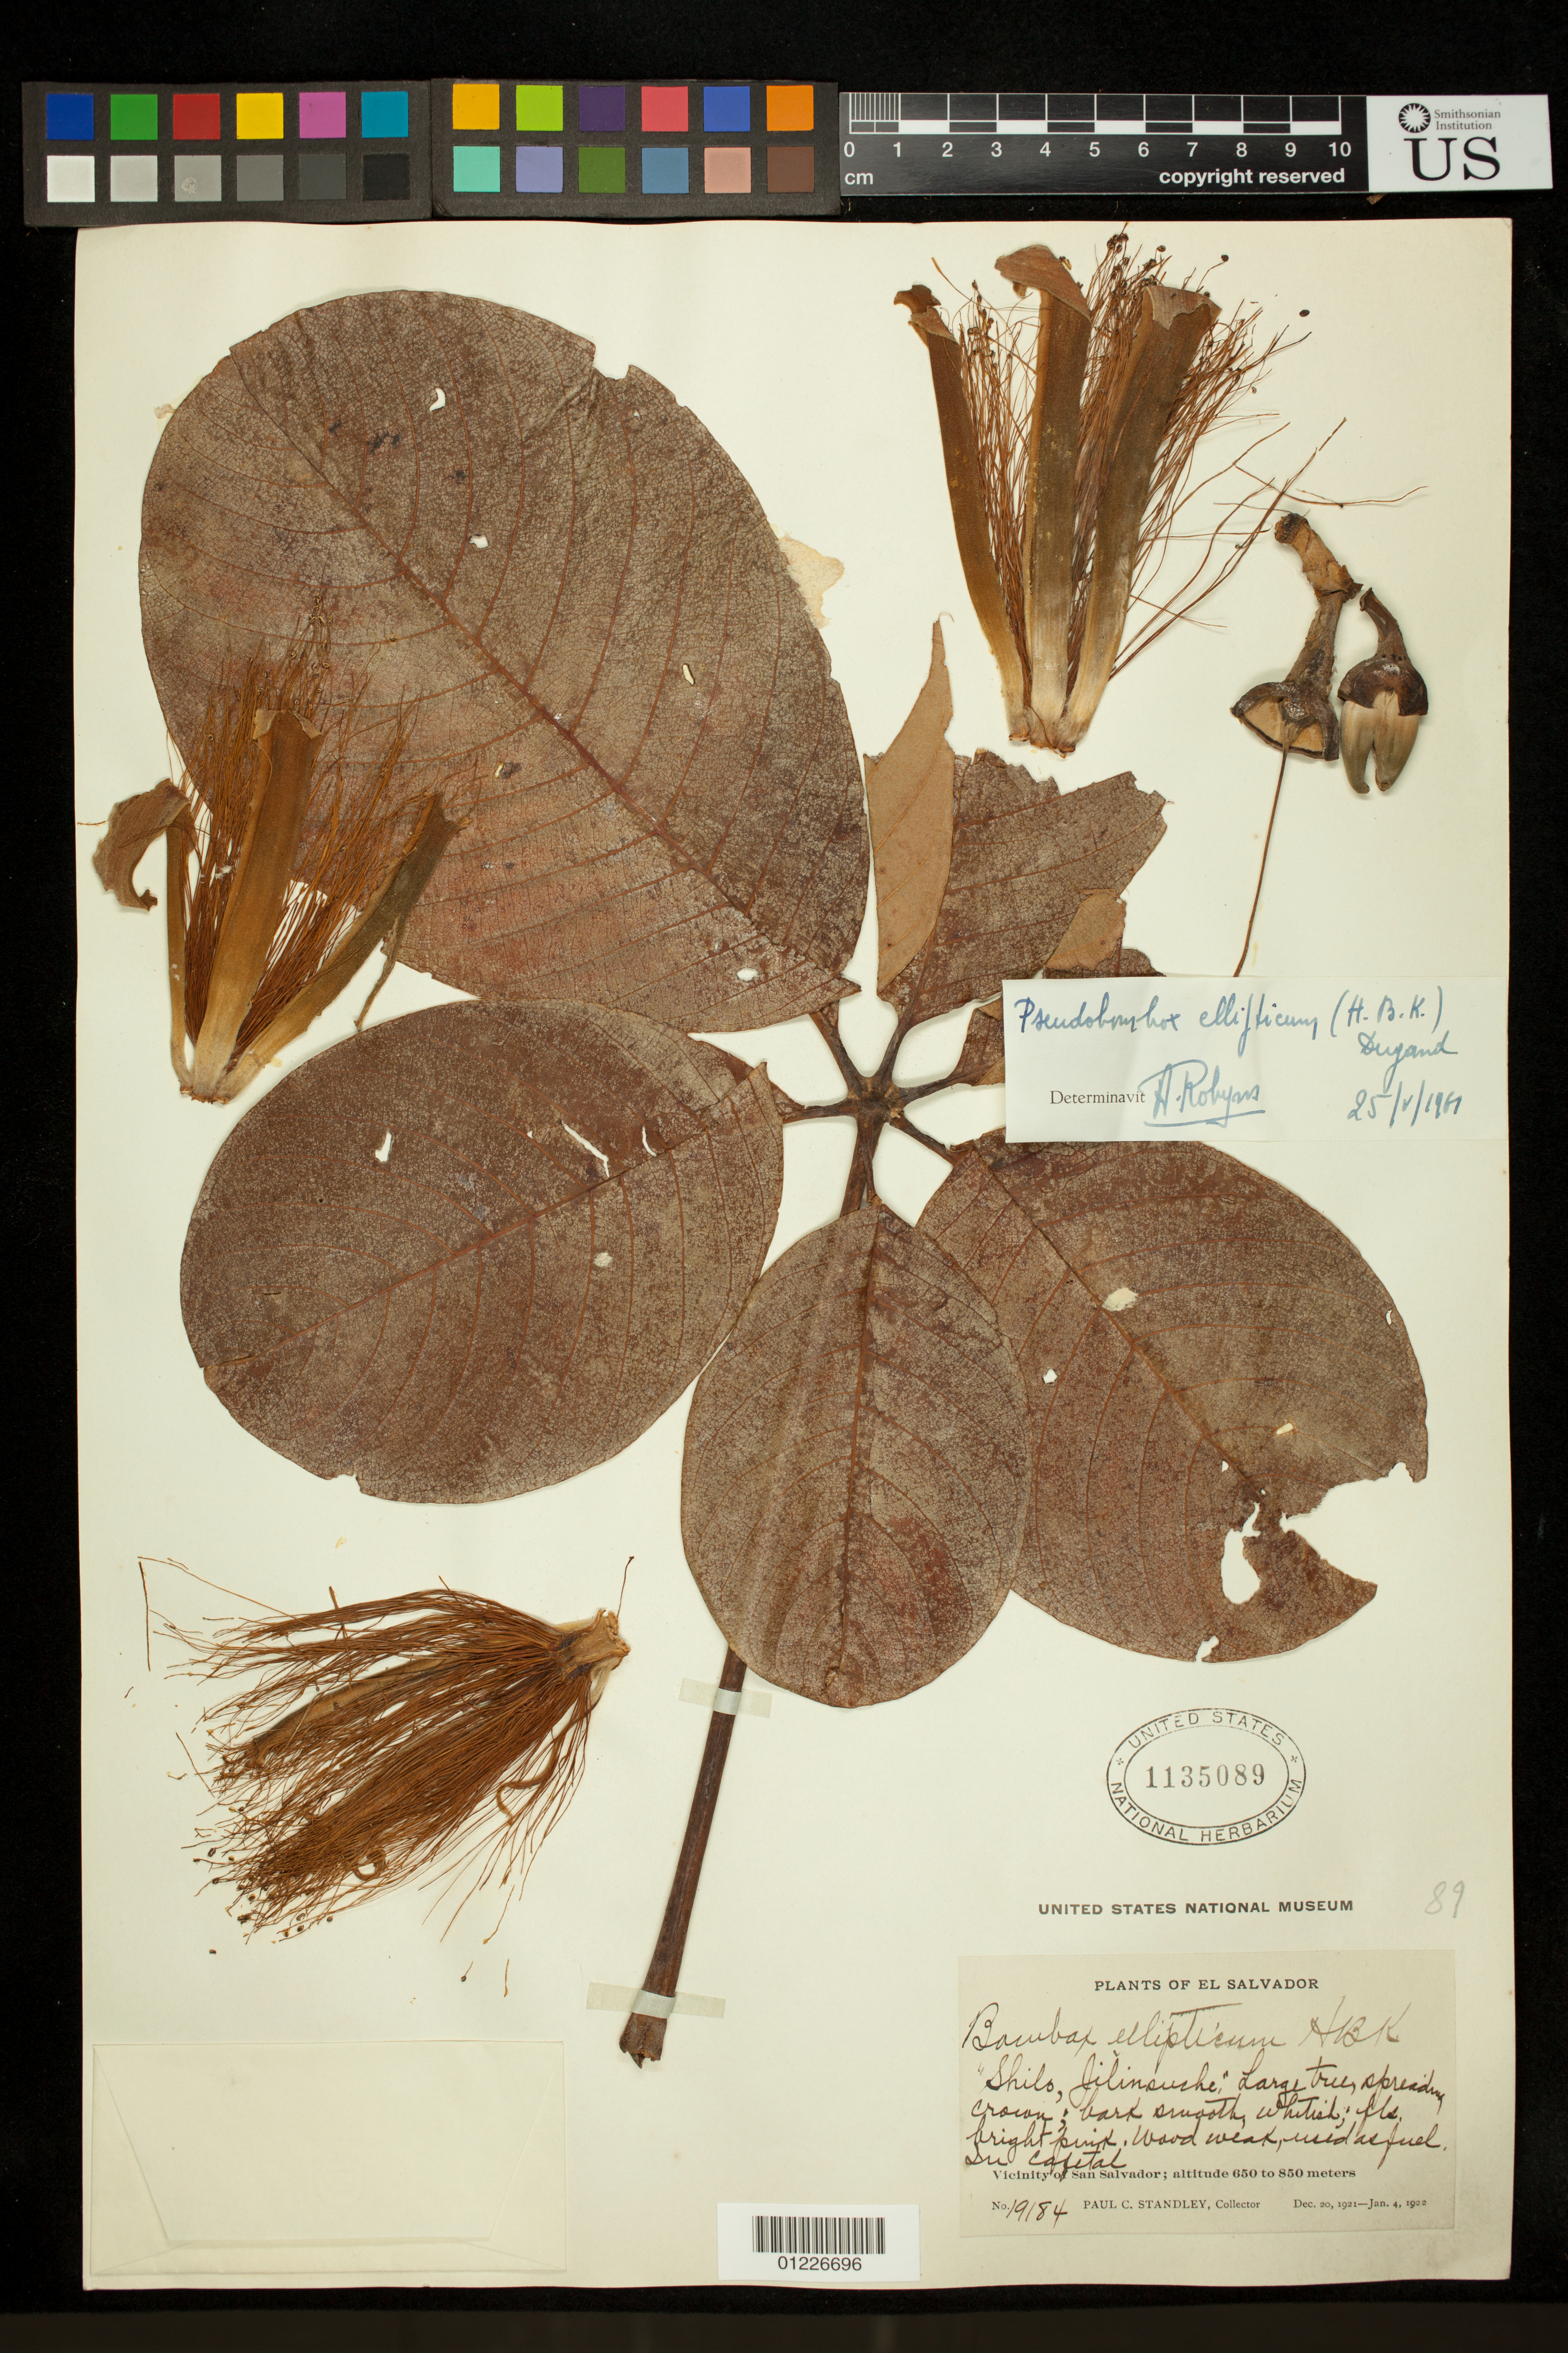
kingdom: Plantae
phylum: Tracheophyta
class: Magnoliopsida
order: Malvales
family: Malvaceae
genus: Pseudobombax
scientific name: Pseudobombax ellipticum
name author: (Kunth) Dugand G.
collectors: P. C. Standley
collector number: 19184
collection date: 1921-12-20/1922-01-04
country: El Salvador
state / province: San Salvador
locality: Vicinity of San Salvador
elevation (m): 650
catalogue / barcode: US 1135089